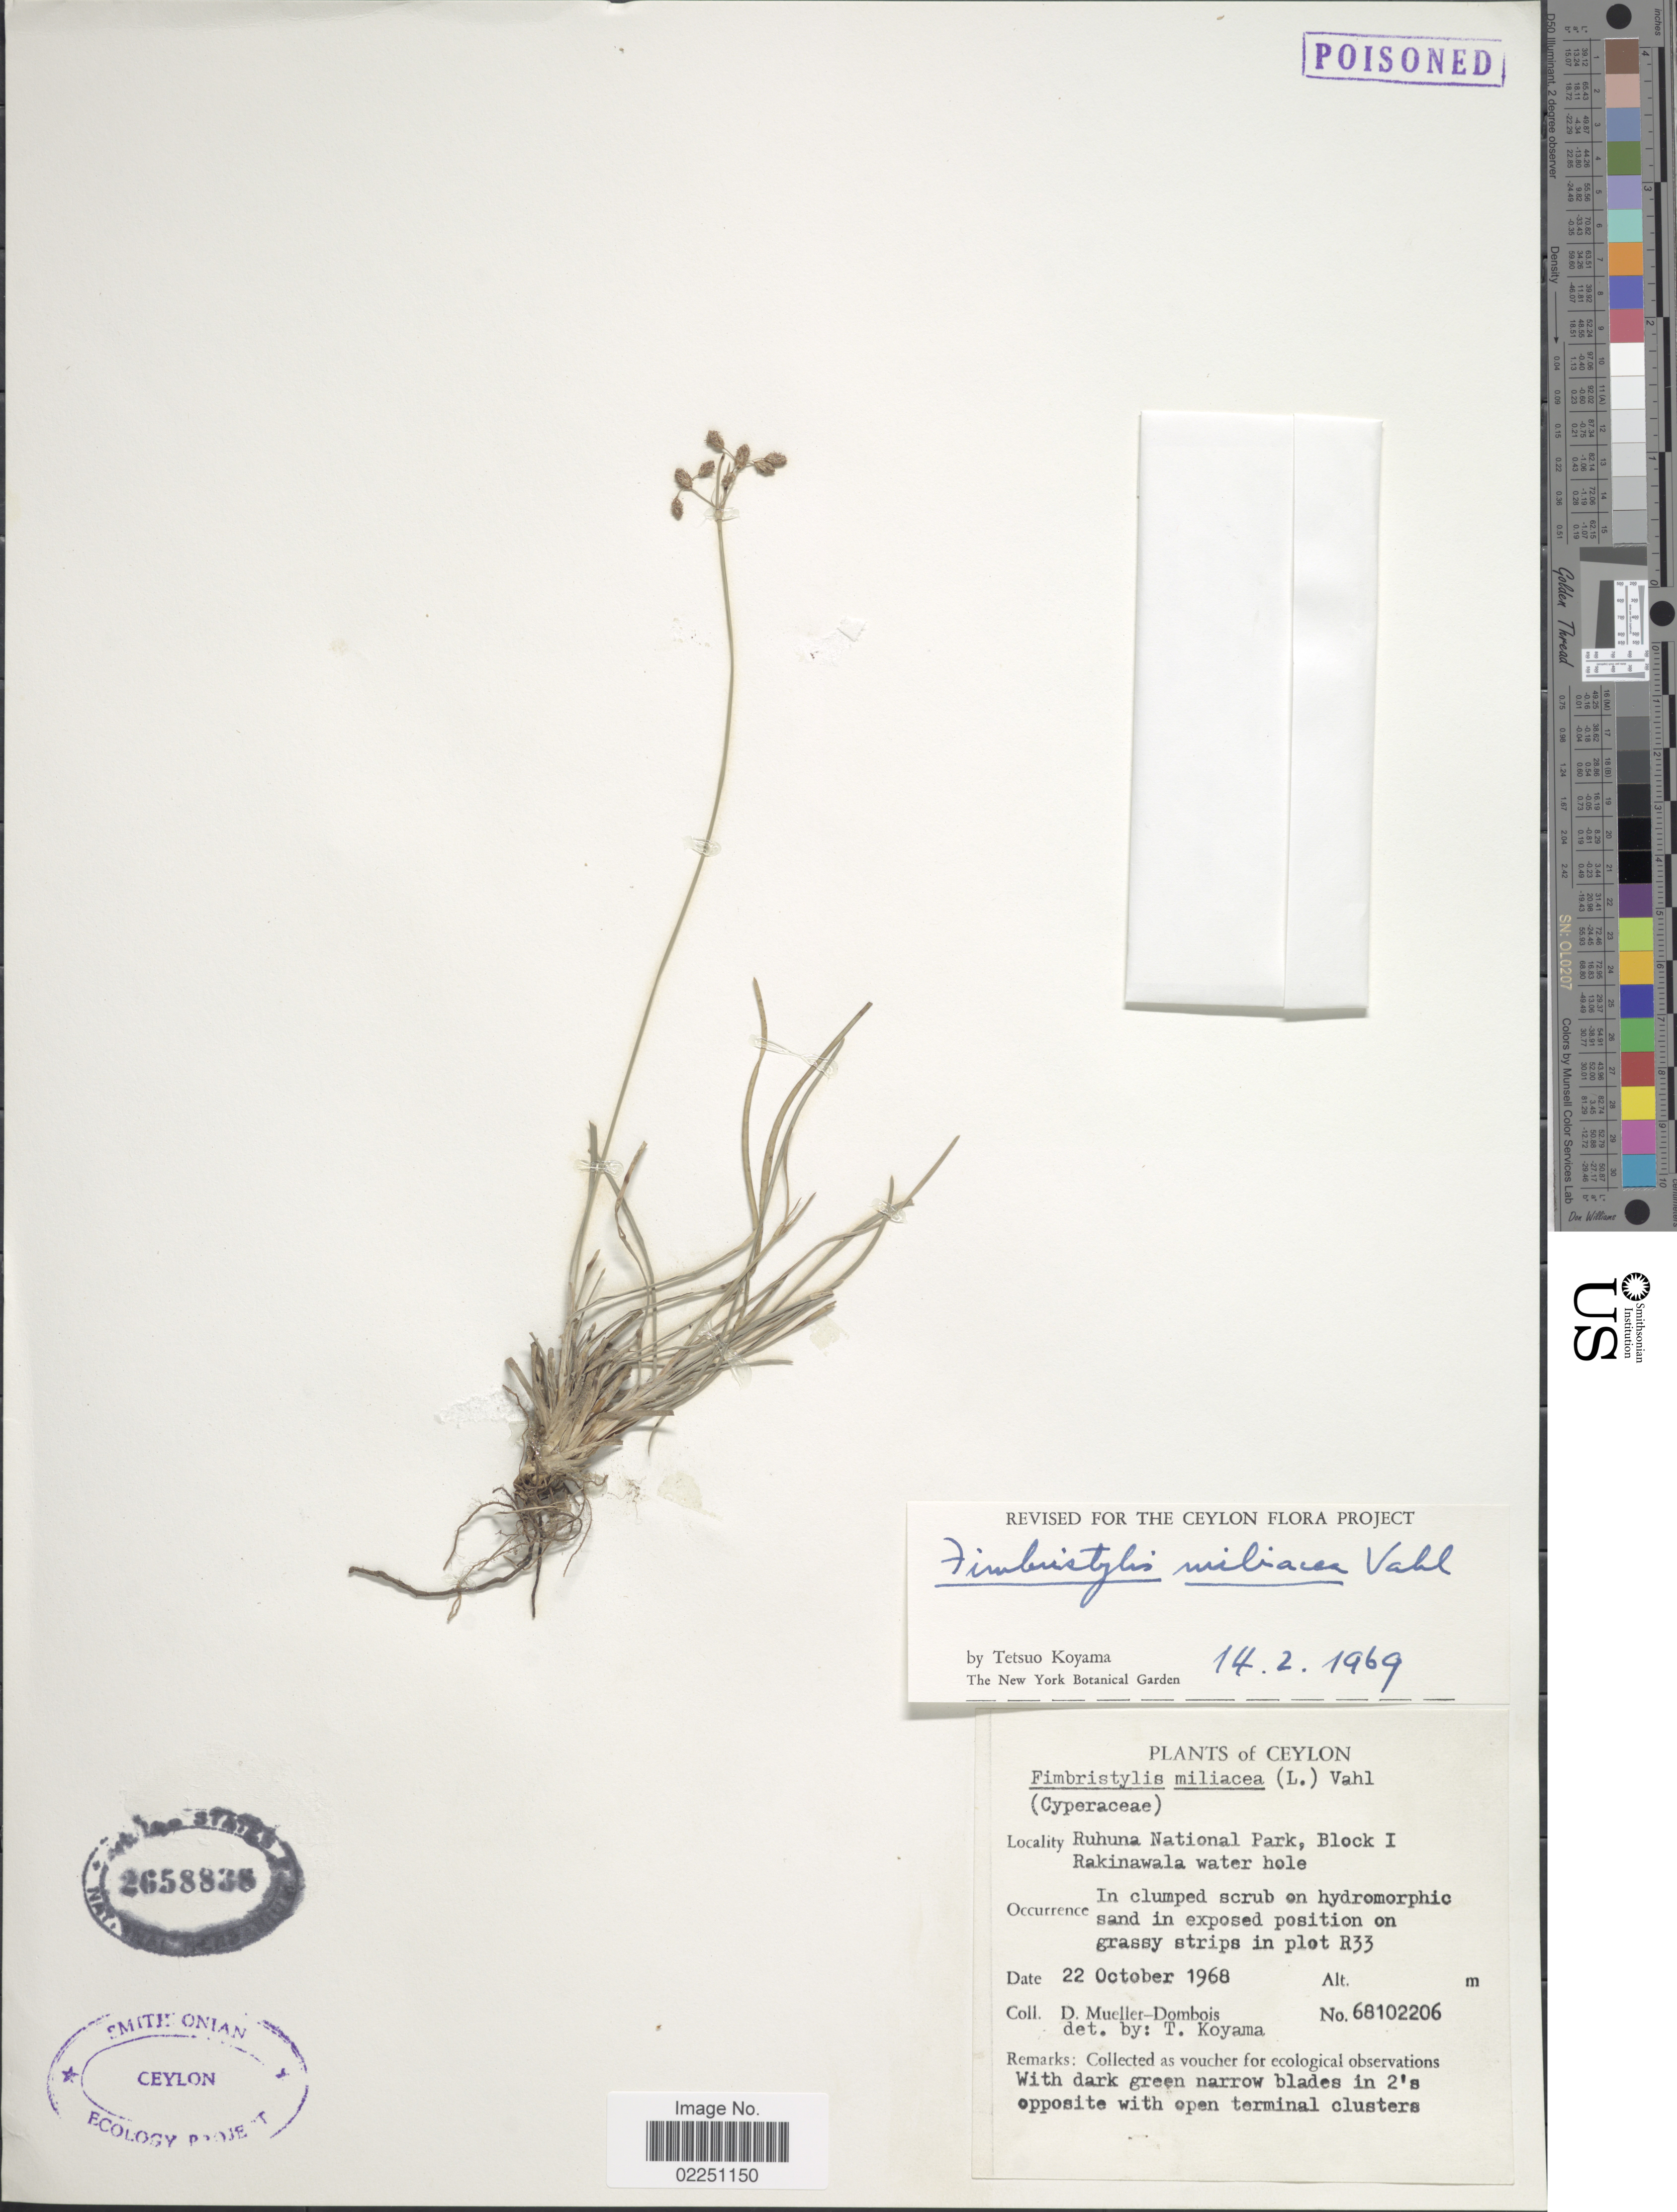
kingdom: Plantae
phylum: Tracheophyta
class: Liliopsida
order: Poales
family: Cyperaceae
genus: Fimbristylis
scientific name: Fimbristylis cymosa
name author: R. Br.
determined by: Strong, Mark T., (BOT), Smithsonian Institution - National Museum of Natural History (UNITED STATES)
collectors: D. Mueller-Dombois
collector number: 68102206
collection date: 1968-10-22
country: Sri Lanka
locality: Ceylon. Ruhana National Park, Block 1 Rakinawala water hole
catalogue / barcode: US 2658838